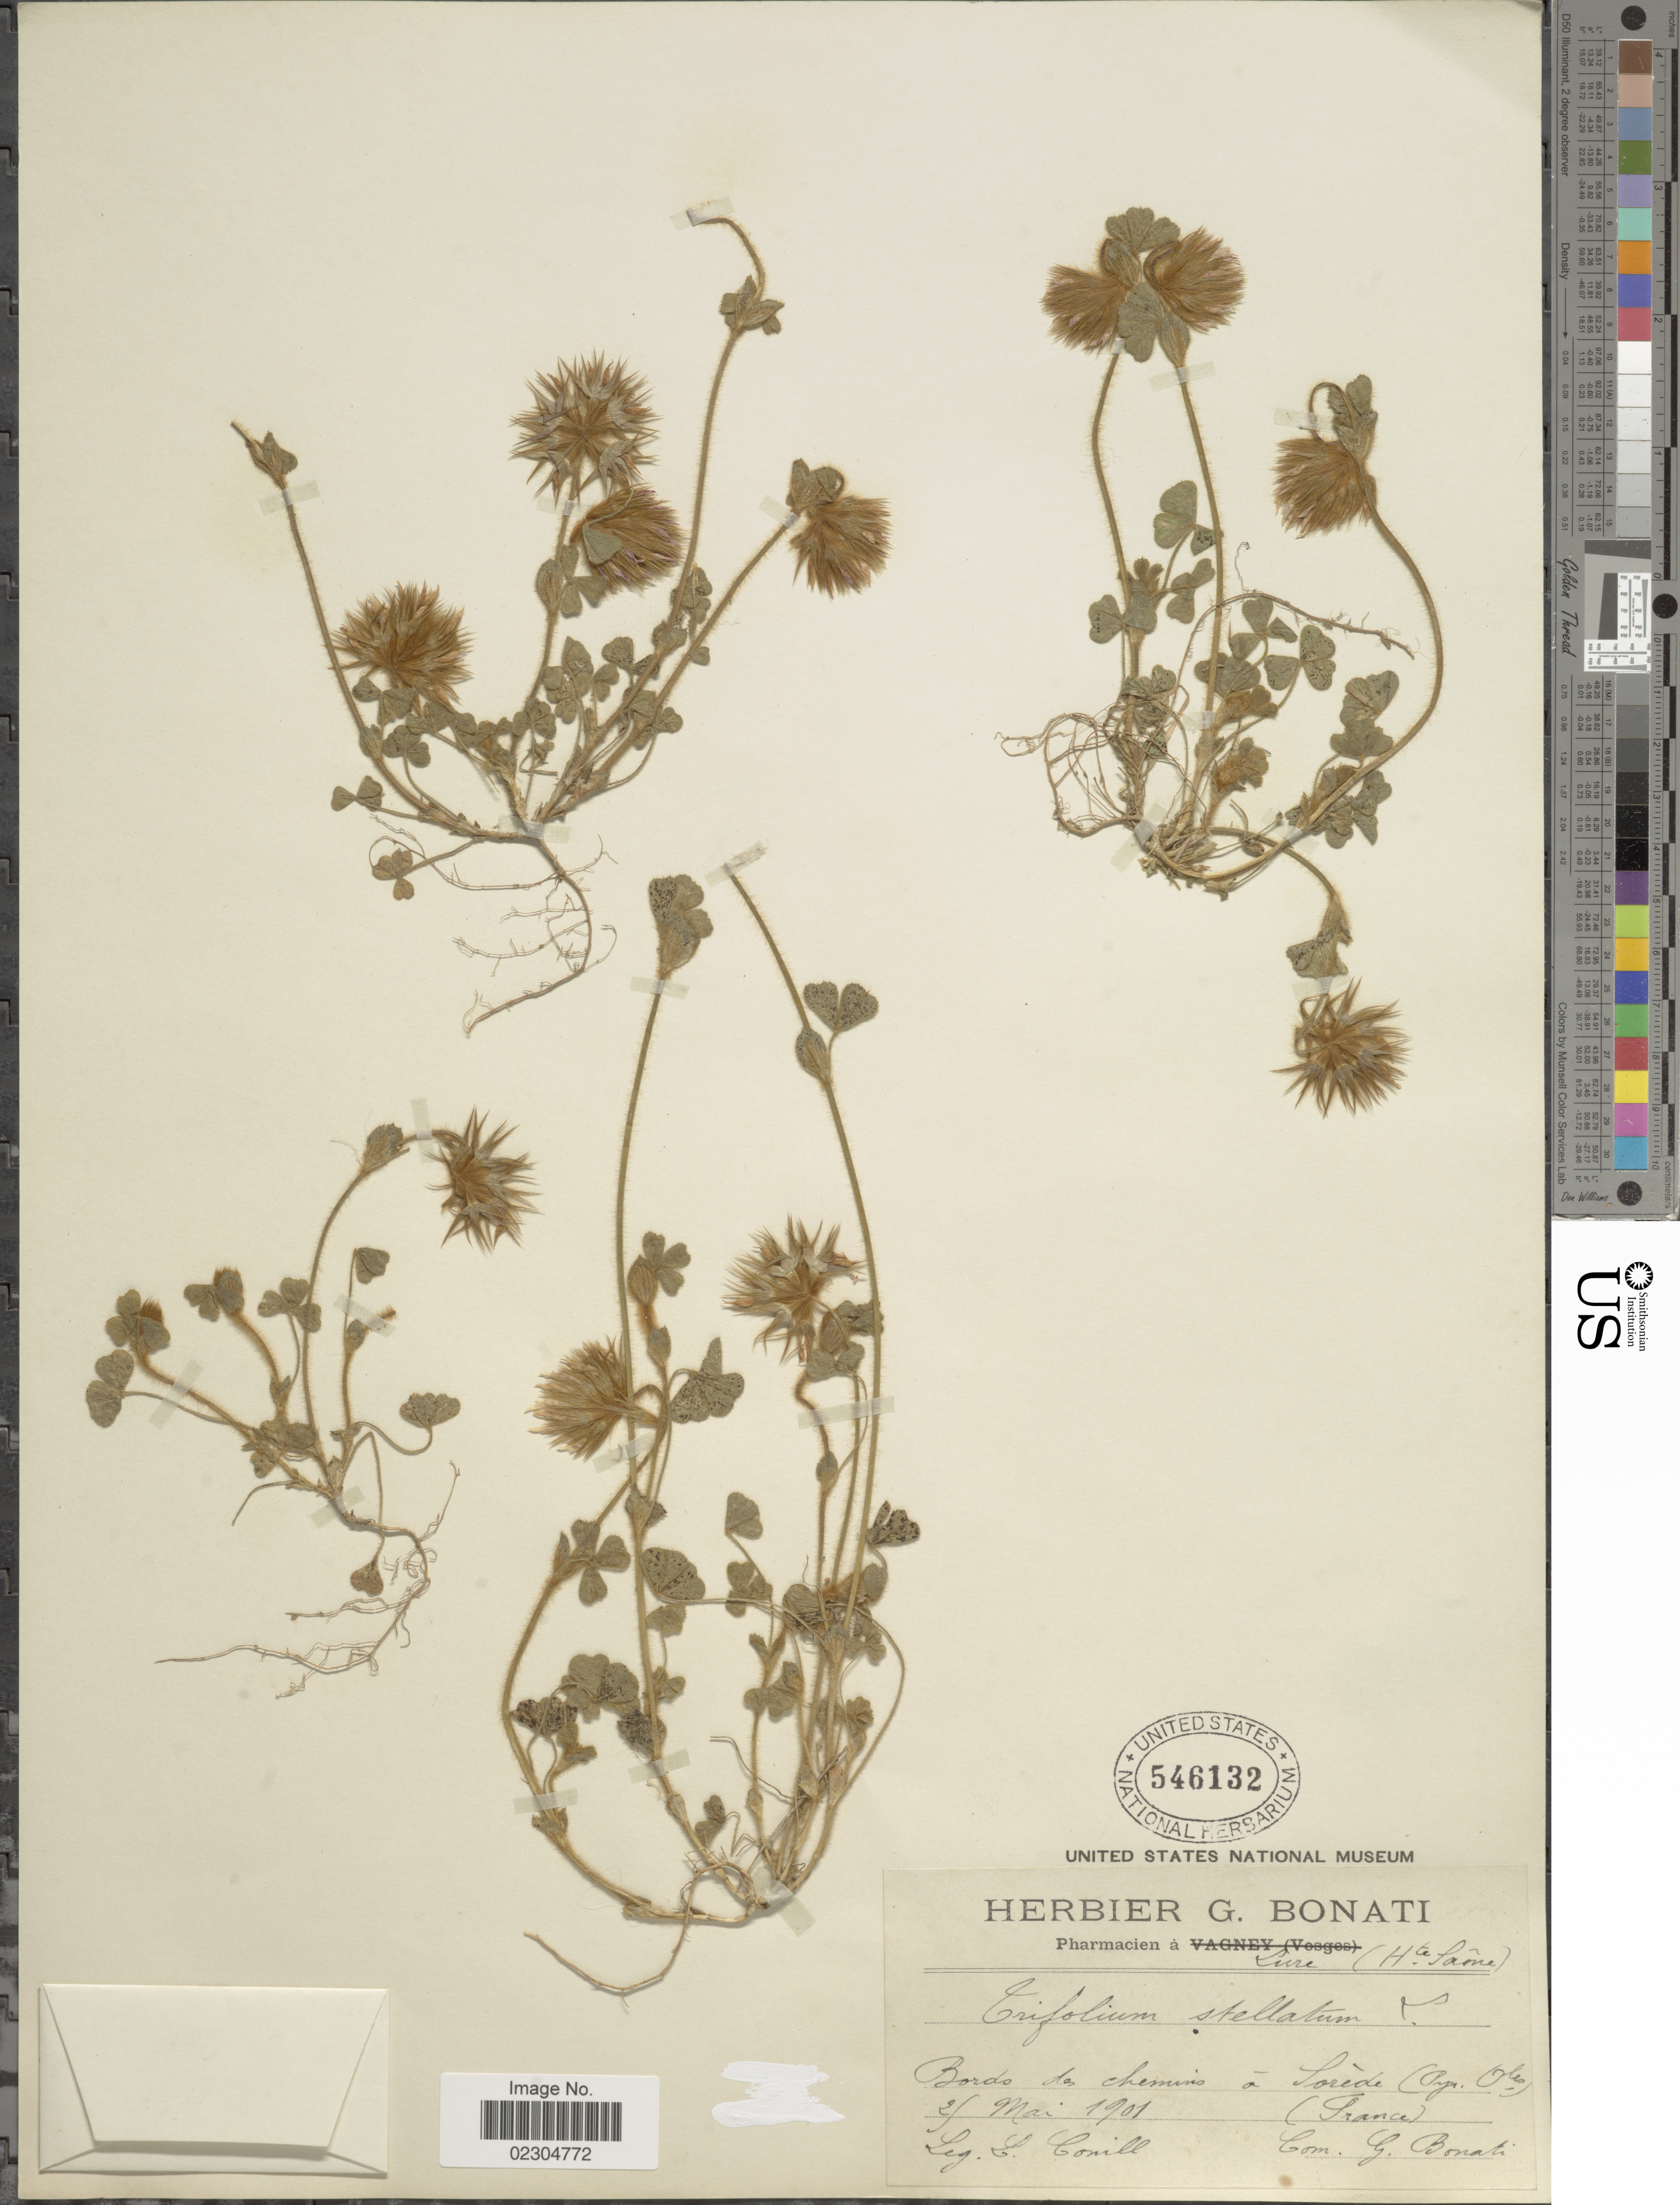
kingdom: Plantae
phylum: Tracheophyta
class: Magnoliopsida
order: Fabales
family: Fabaceae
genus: Trifolium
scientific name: Trifolium stellatum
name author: L.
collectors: Conill, L.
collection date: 1901-05-25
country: France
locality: Sorede (Pyr, Oles) [interpreted]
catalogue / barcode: US 546132